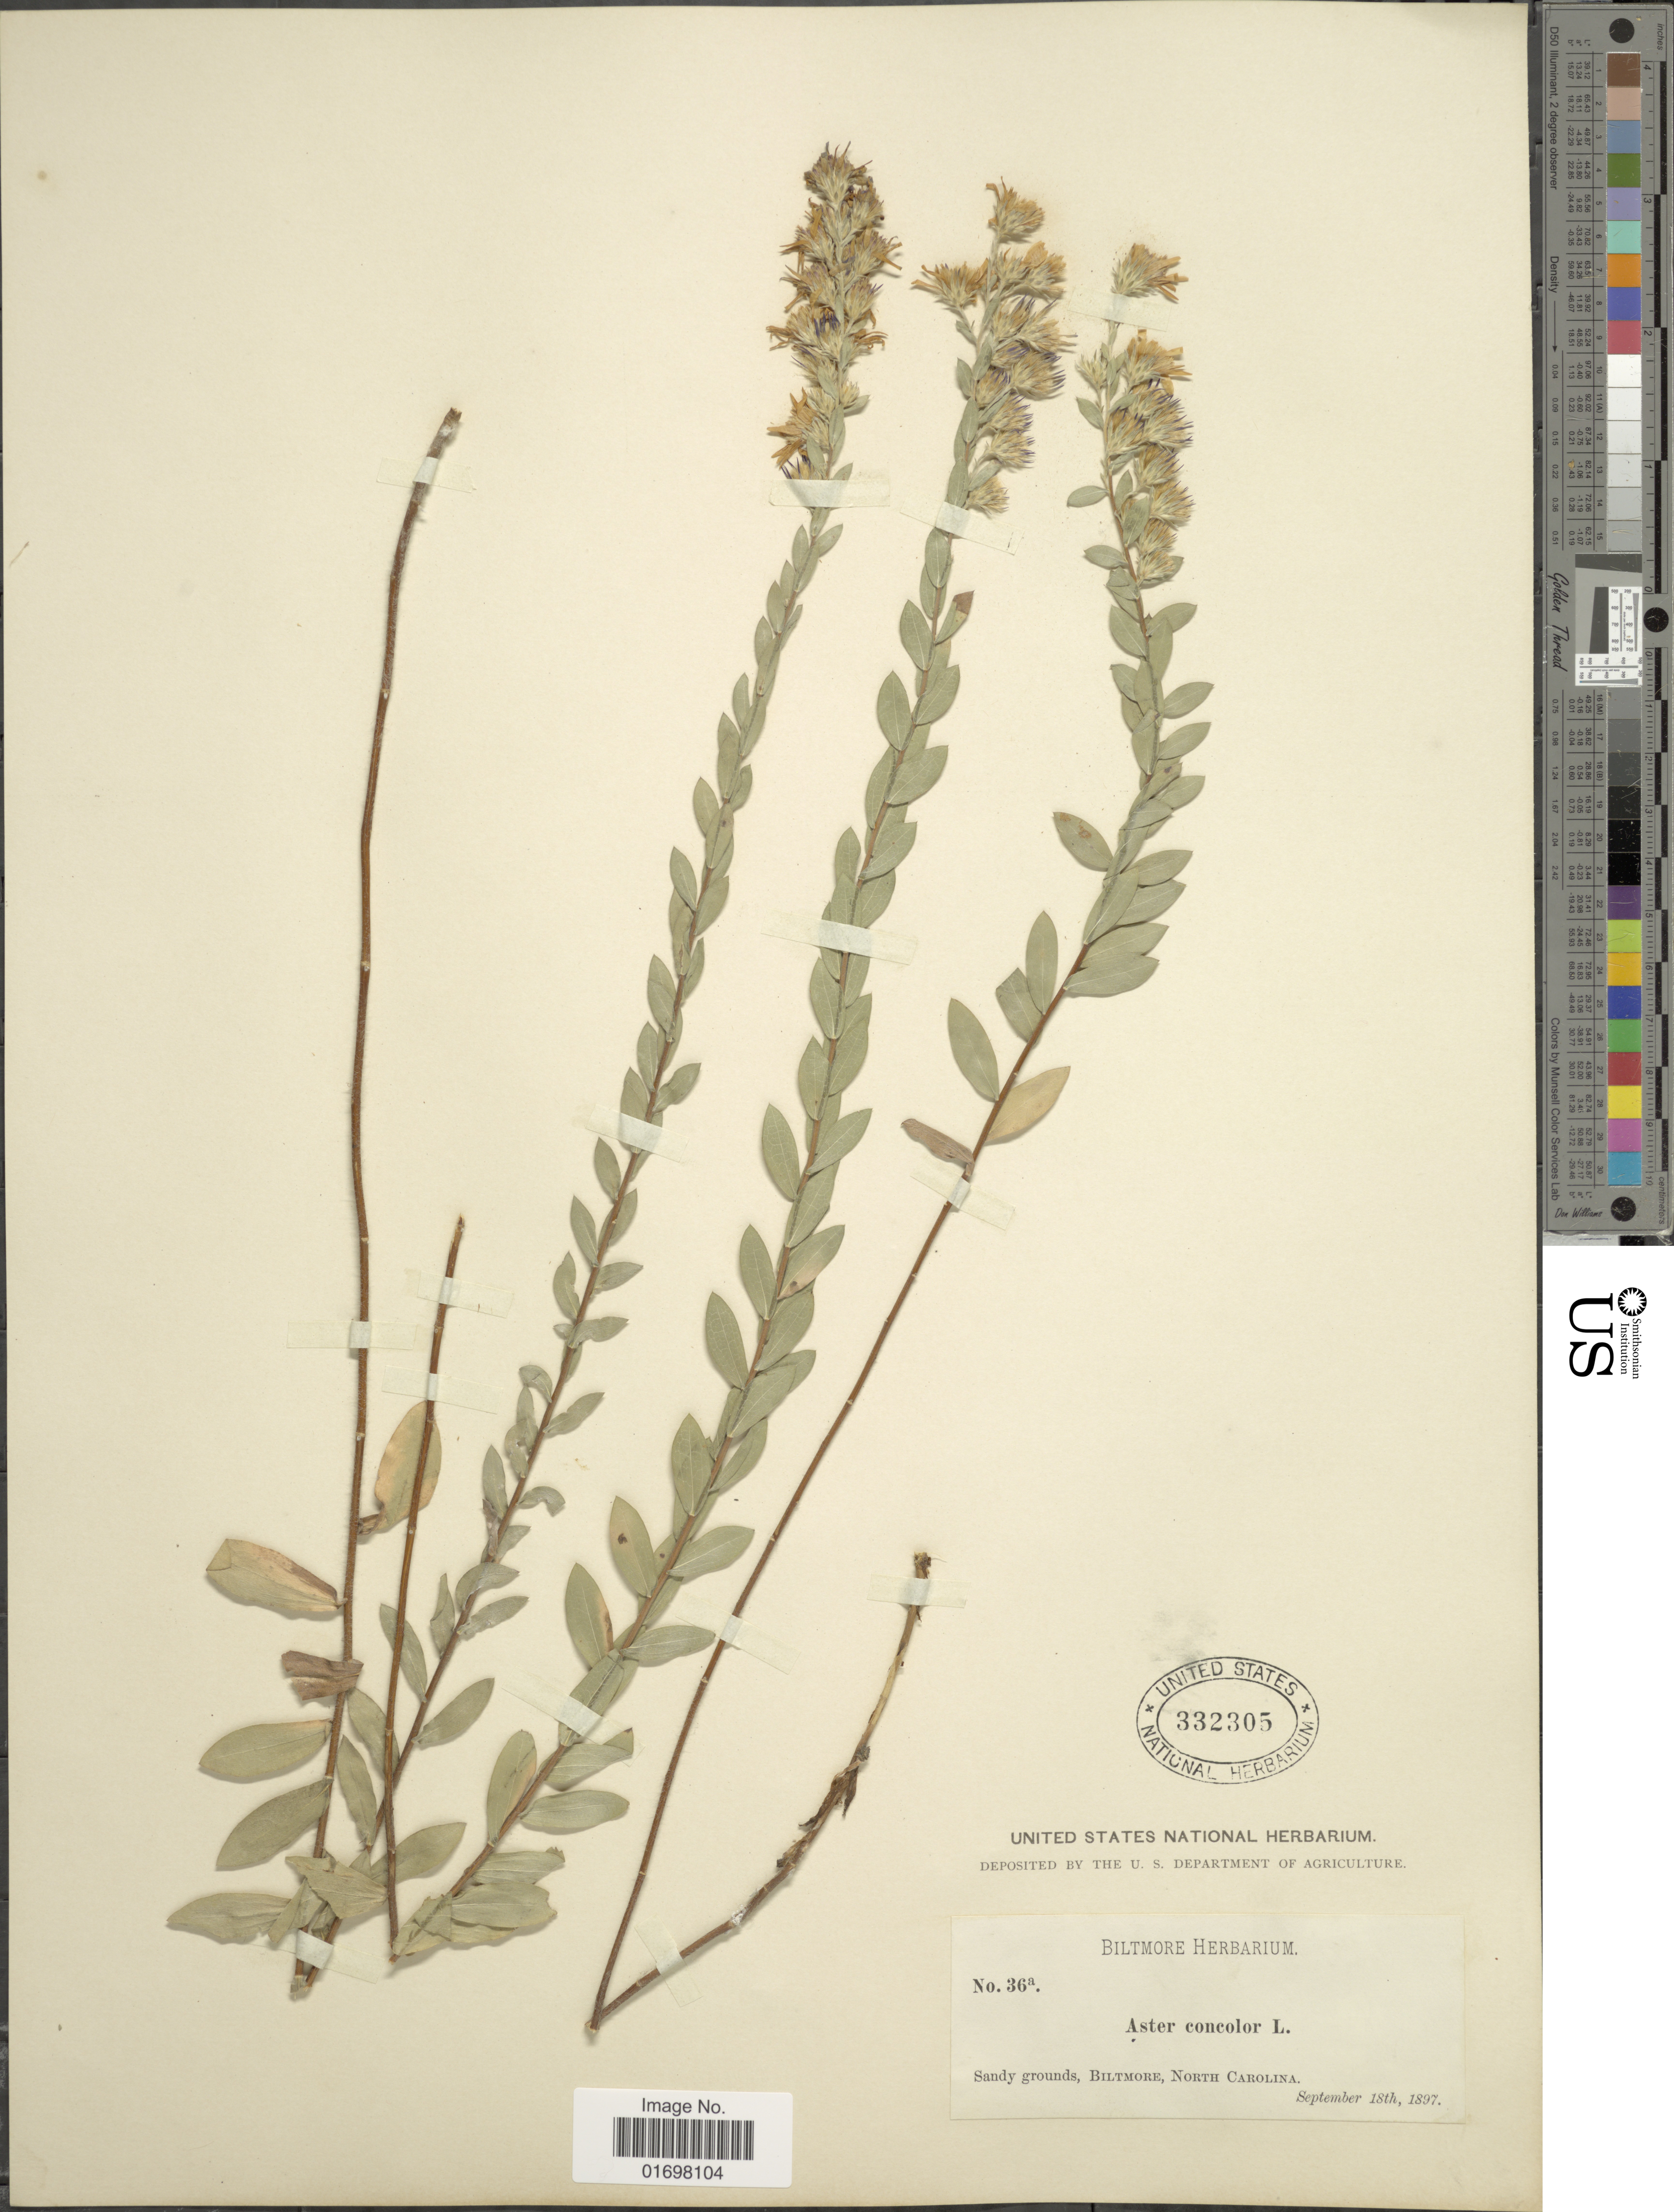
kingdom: Plantae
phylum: Tracheophyta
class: Magnoliopsida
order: Asterales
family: Asteraceae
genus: Symphyotrichum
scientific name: Symphyotrichum concolor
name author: (L.) G.L. Nesom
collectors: ex herb. Biltmore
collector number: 36a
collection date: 1897-09-18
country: United States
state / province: North Carolina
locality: Biltmore, North Carolina.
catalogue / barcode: US 332305